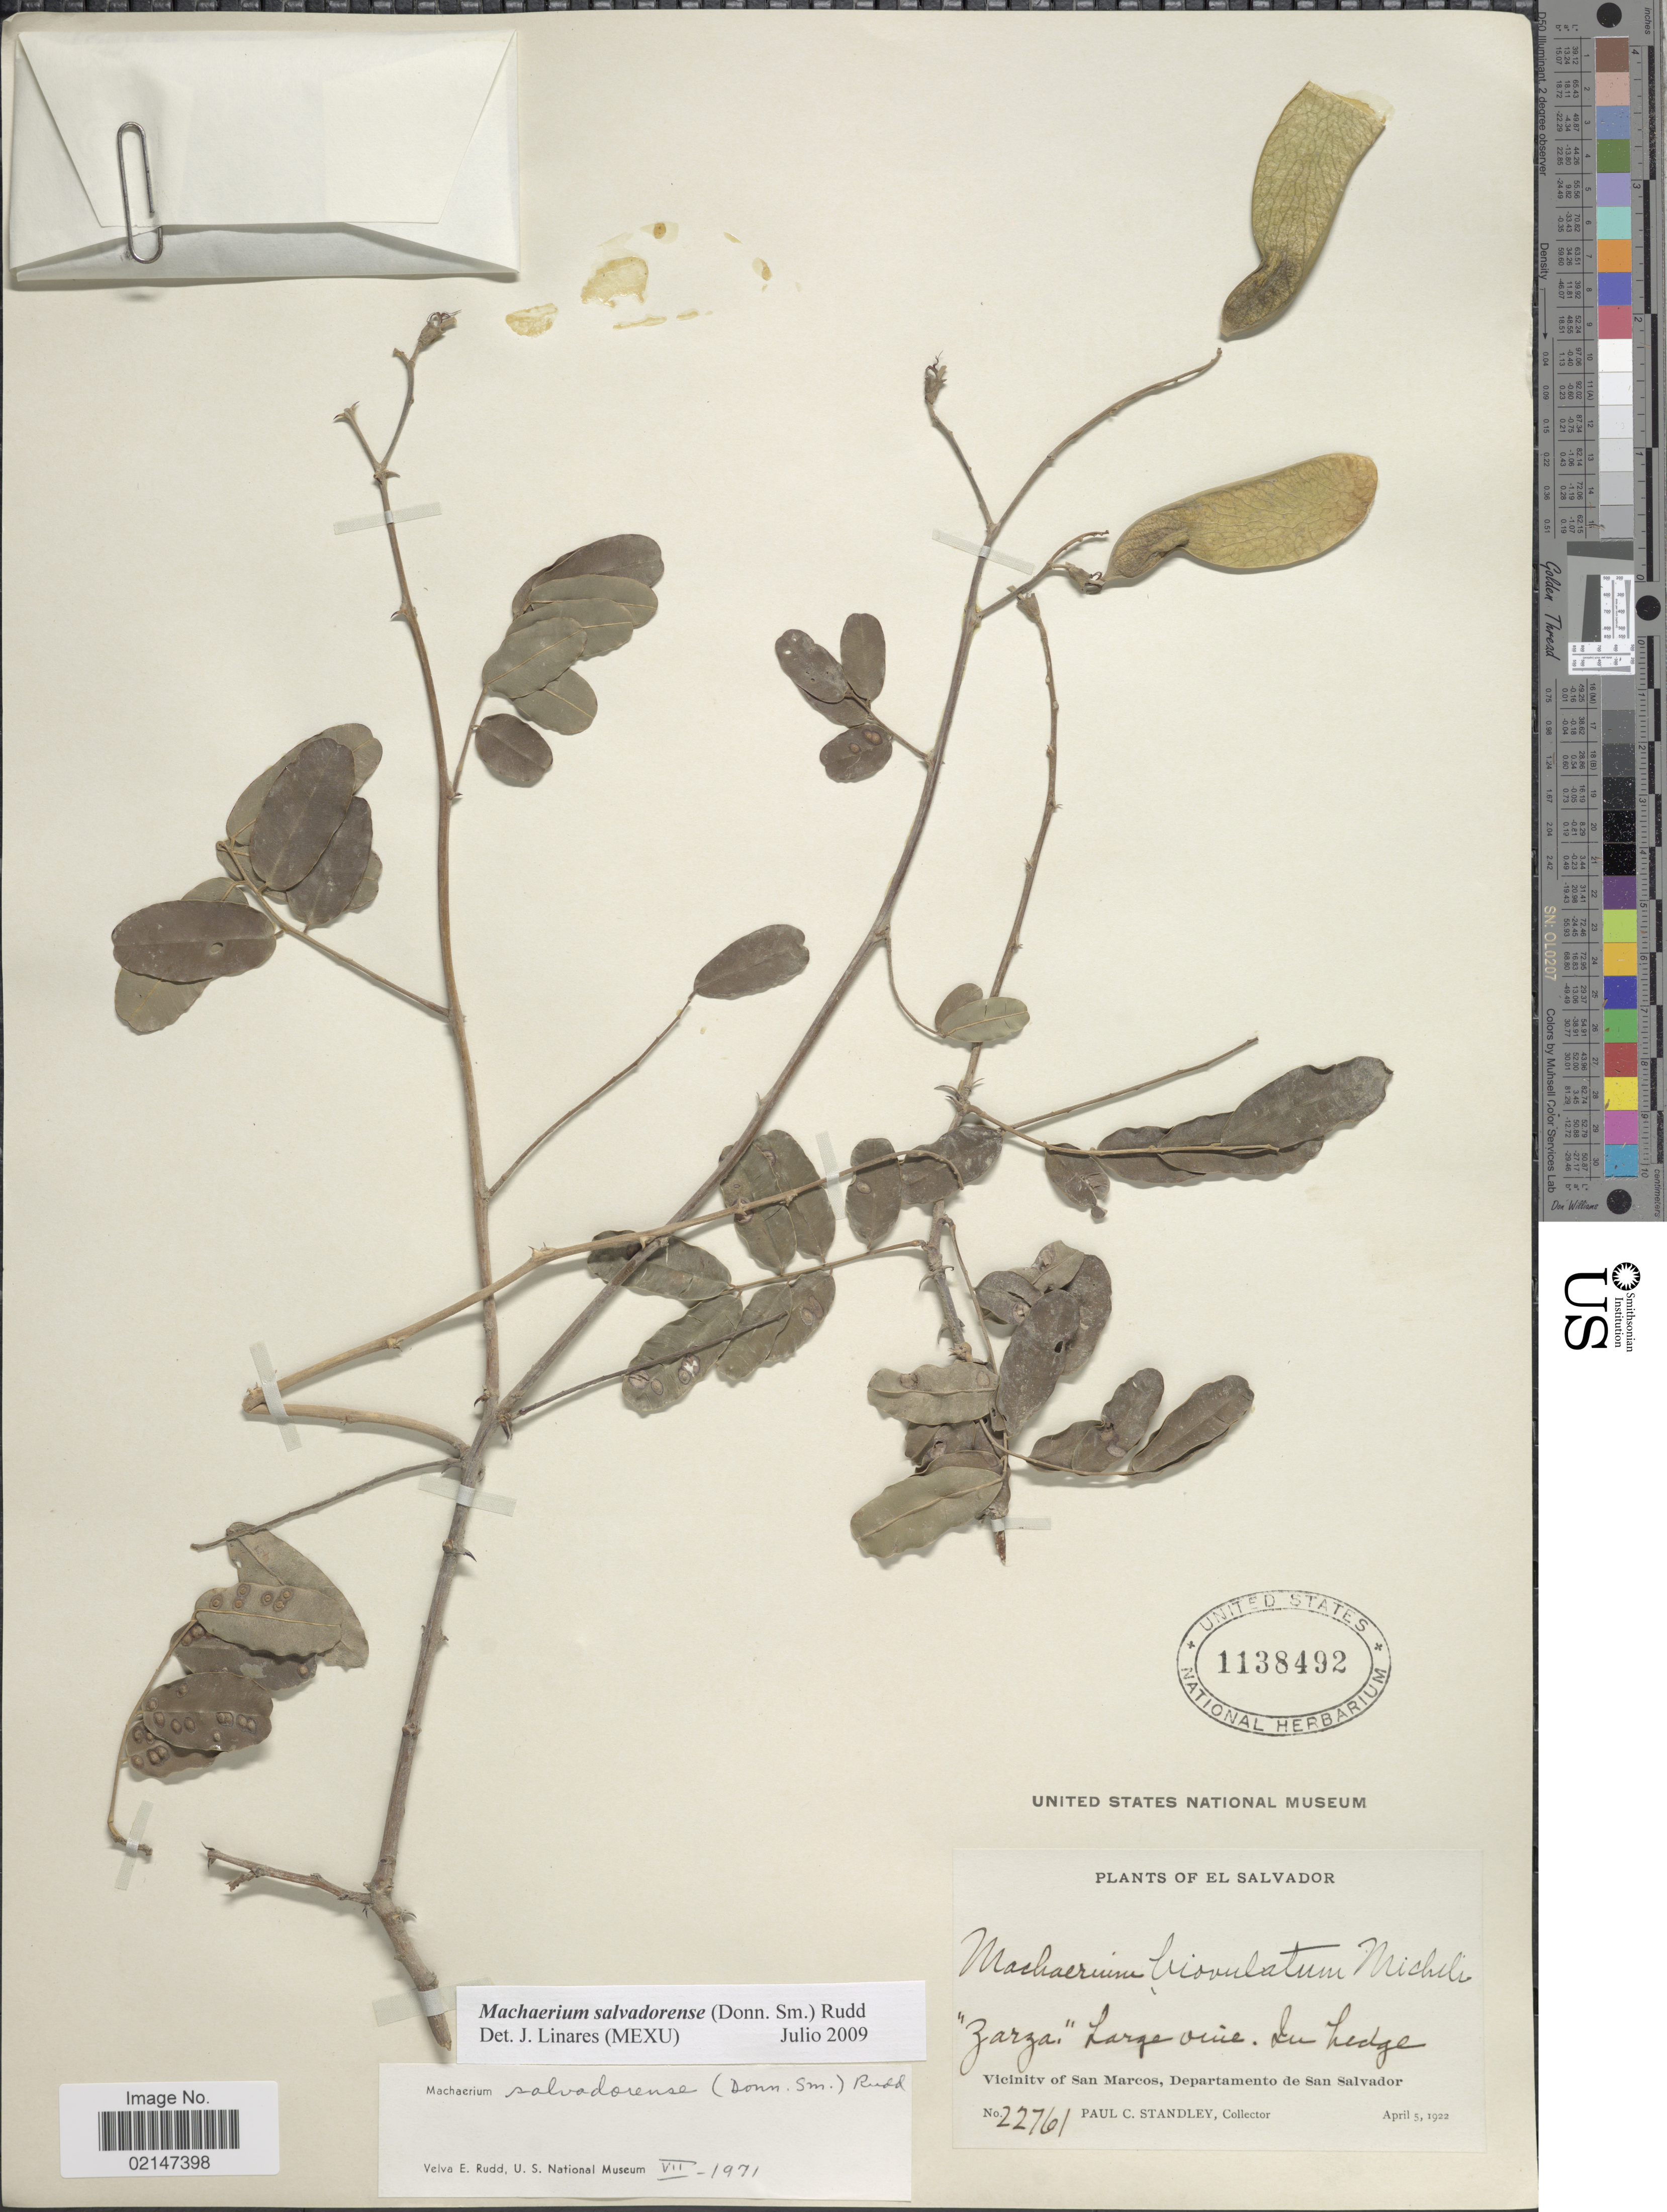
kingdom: Plantae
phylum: Tracheophyta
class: Magnoliopsida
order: Fabales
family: Fabaceae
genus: Machaerium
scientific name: Machaerium salvadorense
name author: (Donn. Sm.) Rudd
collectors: P. C. Standley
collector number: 22761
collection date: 1922-04-05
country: El Salvador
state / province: San Salvador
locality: In hedge, Vicinity of San Marcos, Departamento de San Salvador.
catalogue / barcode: US 1138492